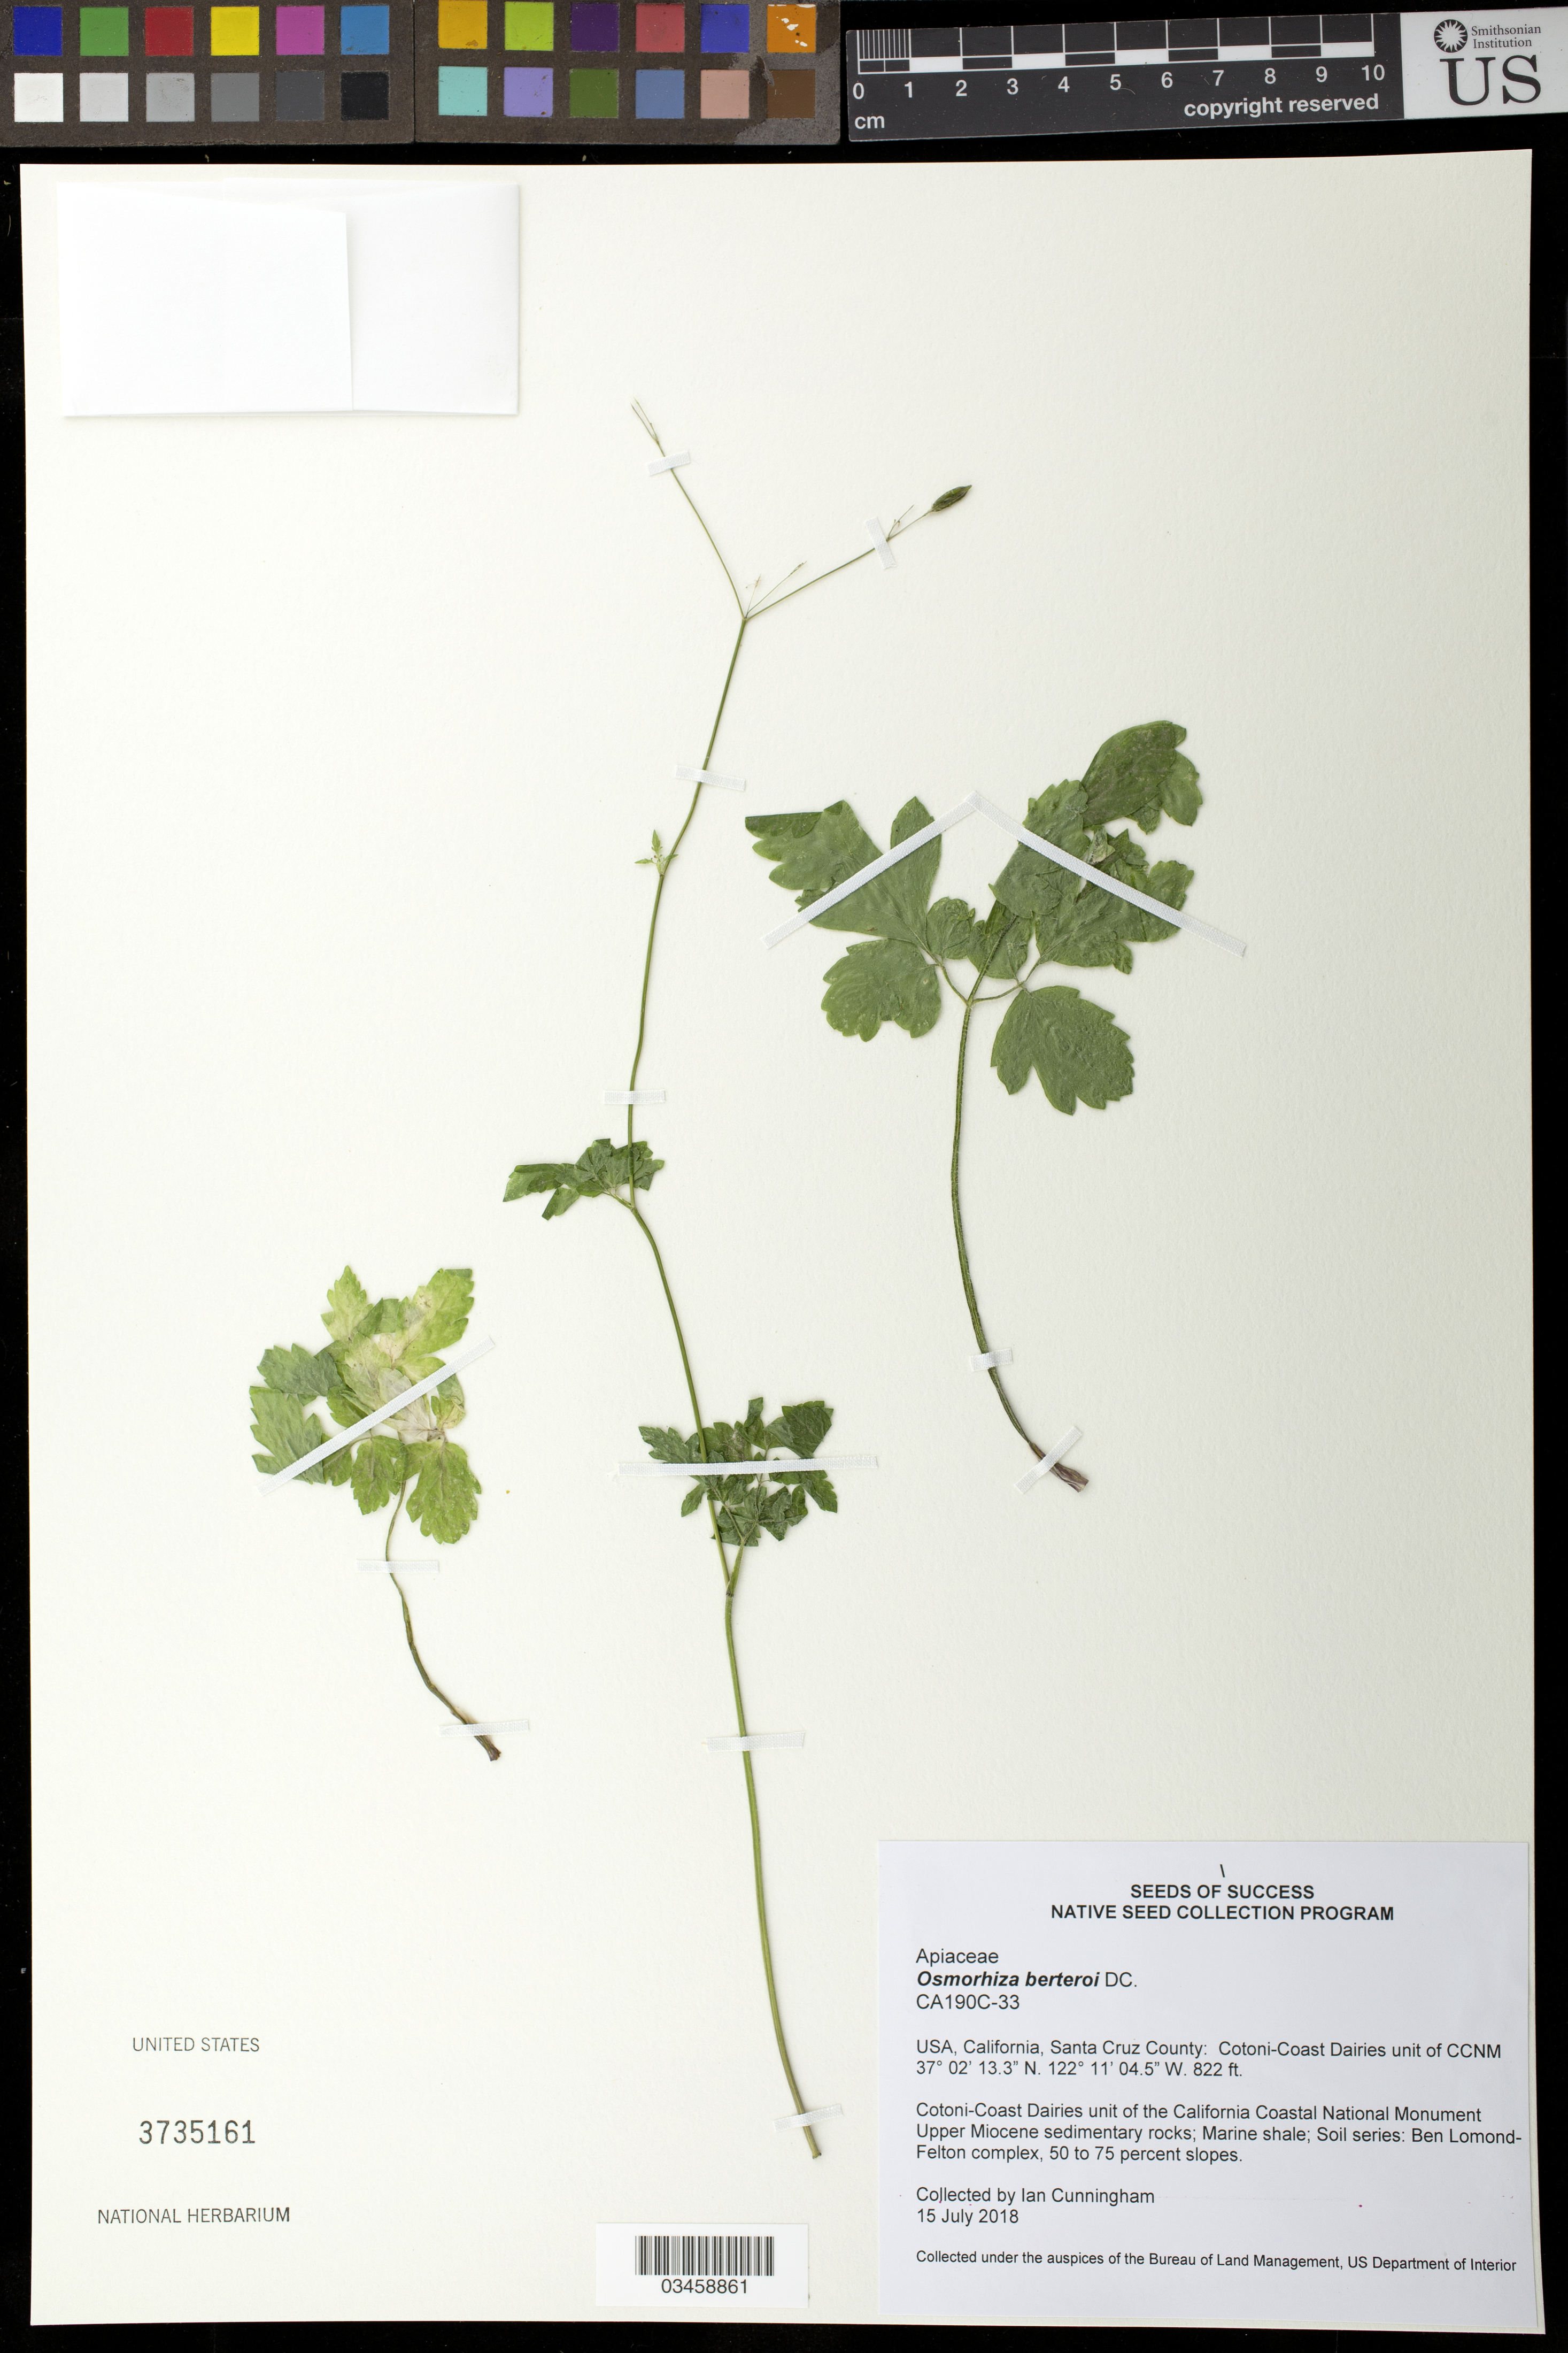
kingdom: Plantae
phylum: Tracheophyta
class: Magnoliopsida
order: Apiales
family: Apiaceae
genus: Osmorhiza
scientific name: Osmorhiza berteroi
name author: DC.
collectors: I. Cunningham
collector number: CA190C-33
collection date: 2018-07-15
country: United States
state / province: California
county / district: Santa Cruz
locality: Cotoni-Coast Dairies unit of the California Coastal National Monument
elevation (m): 251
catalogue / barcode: US 3735161